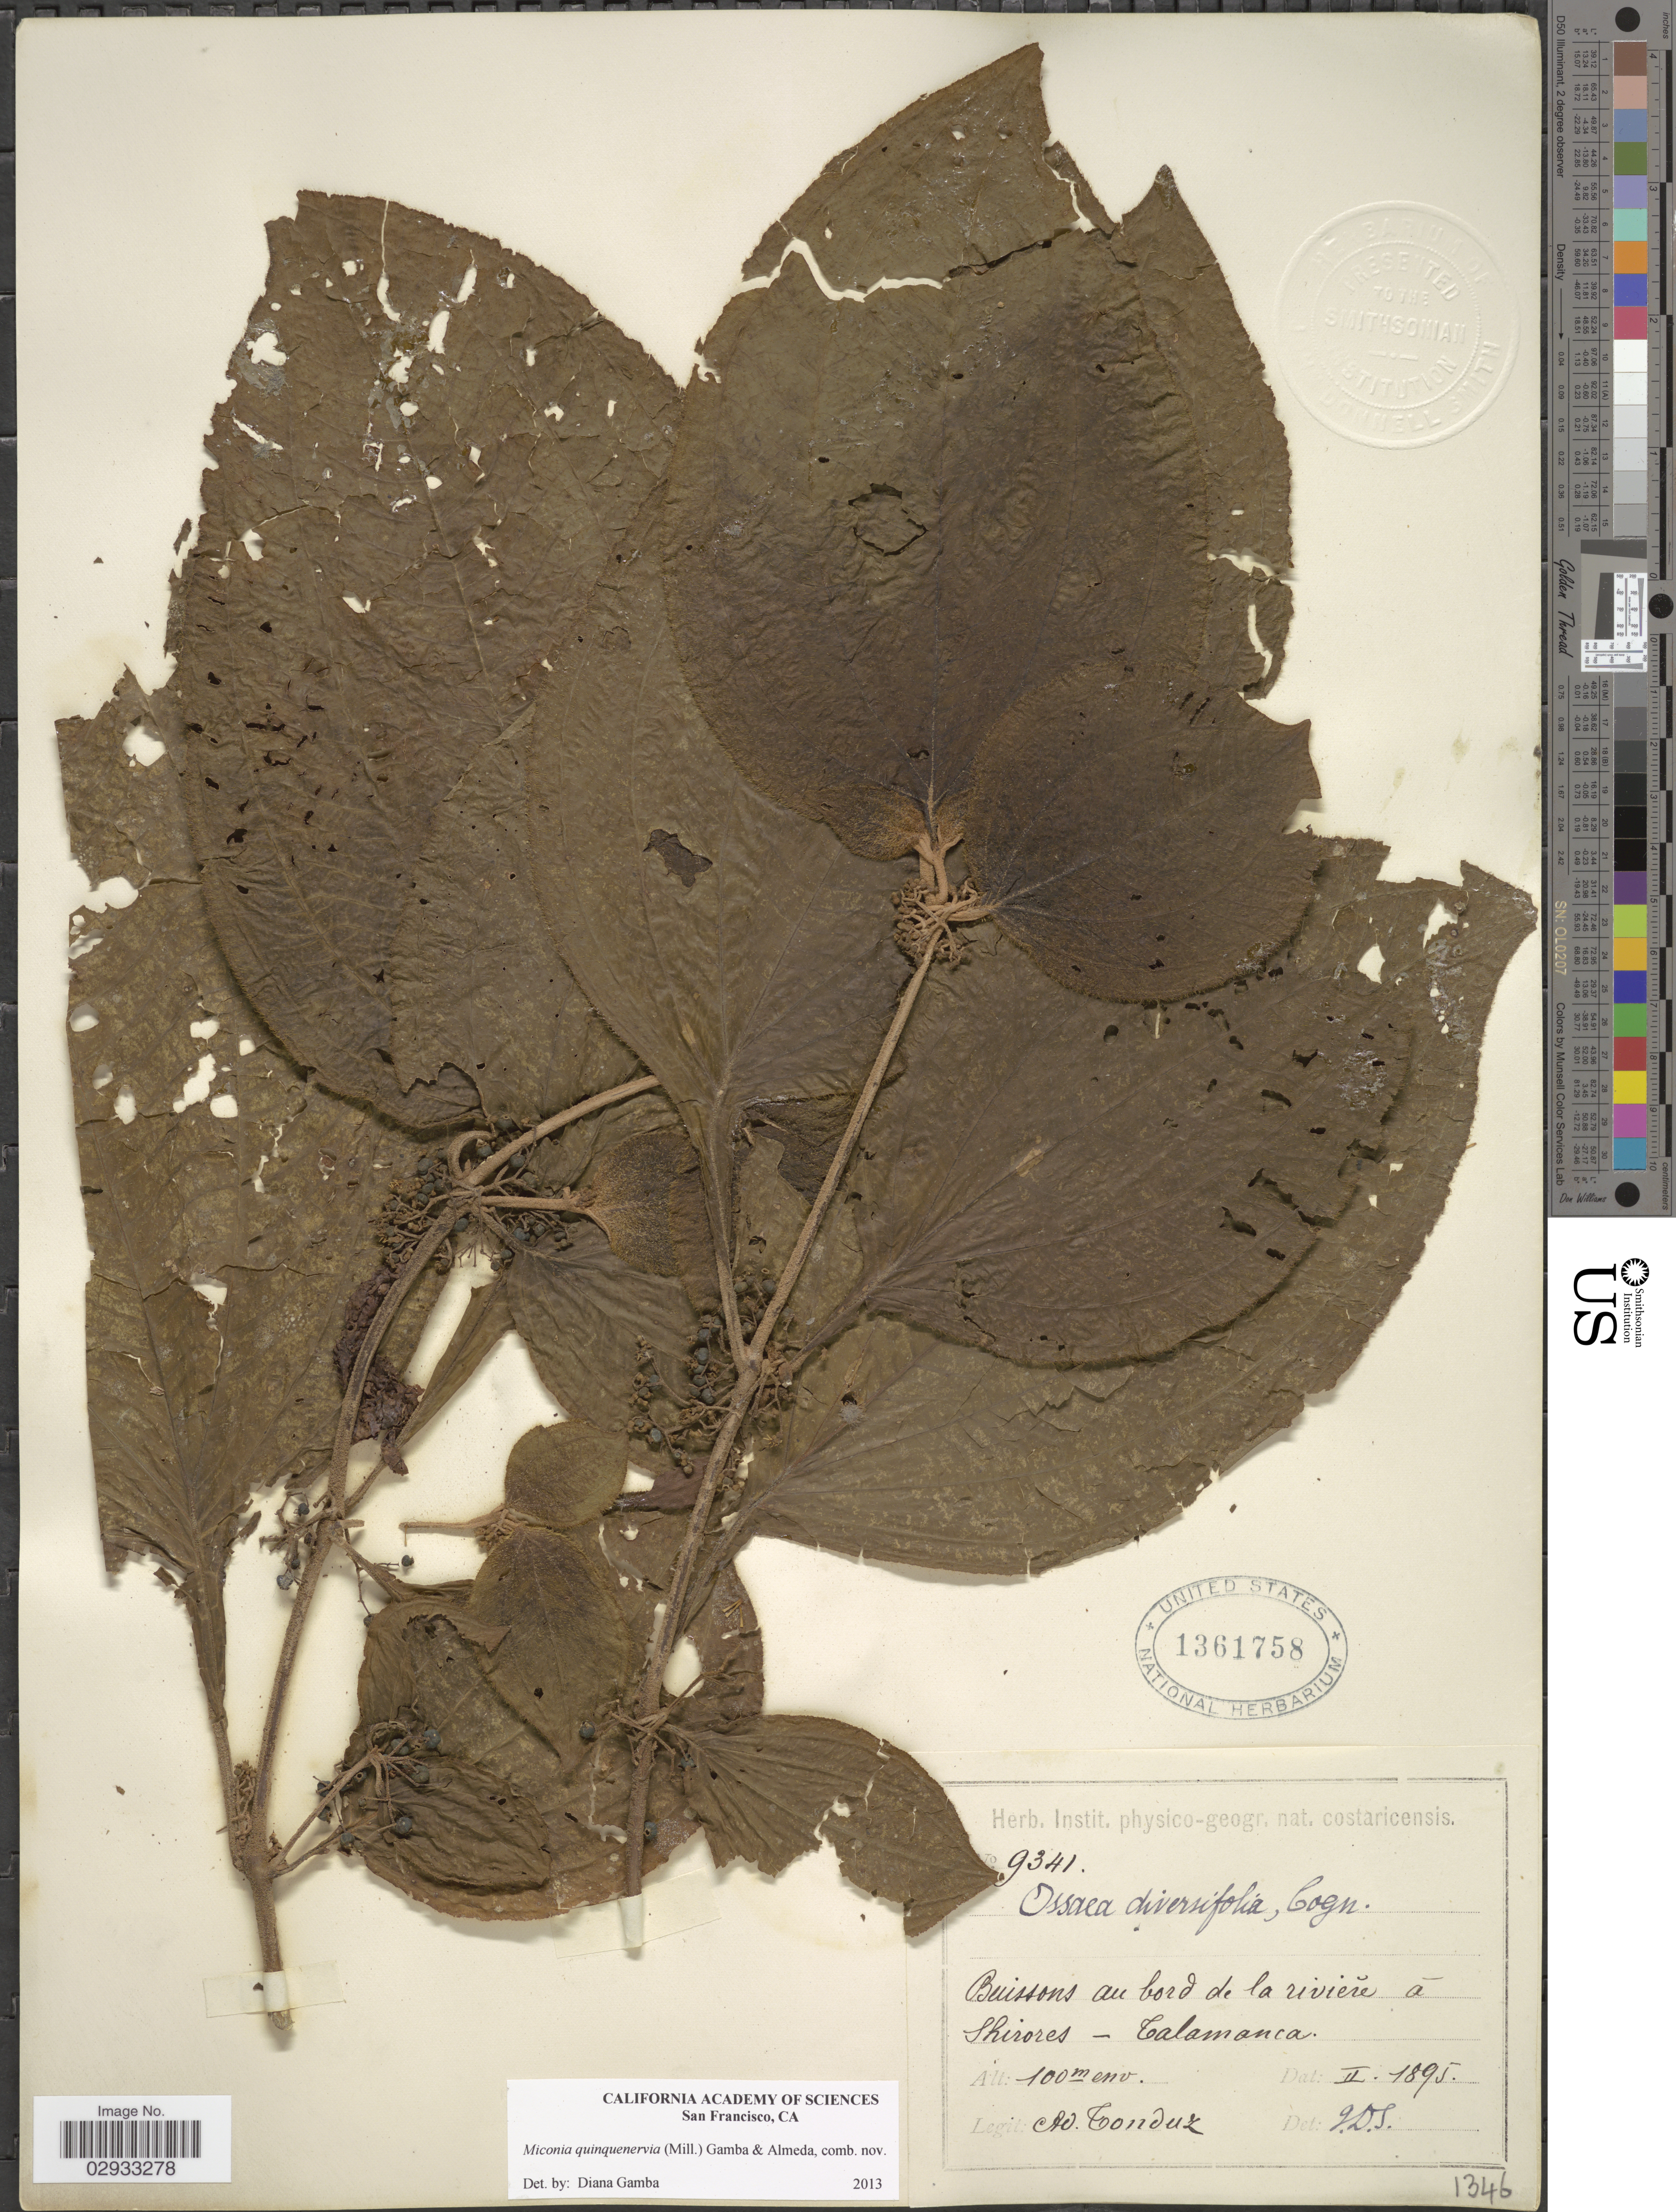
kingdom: Plantae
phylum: Tracheophyta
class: Magnoliopsida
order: Myrtales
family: Melastomataceae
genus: Miconia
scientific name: Miconia quinquenervia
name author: (Mill.) Gamba & Almeda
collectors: A. Tonduz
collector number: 9341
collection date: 1895-02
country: Costa Rica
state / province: Limón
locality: Buissons au bord de la riviére á Shirores-Talamanca.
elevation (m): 100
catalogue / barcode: US 1361758